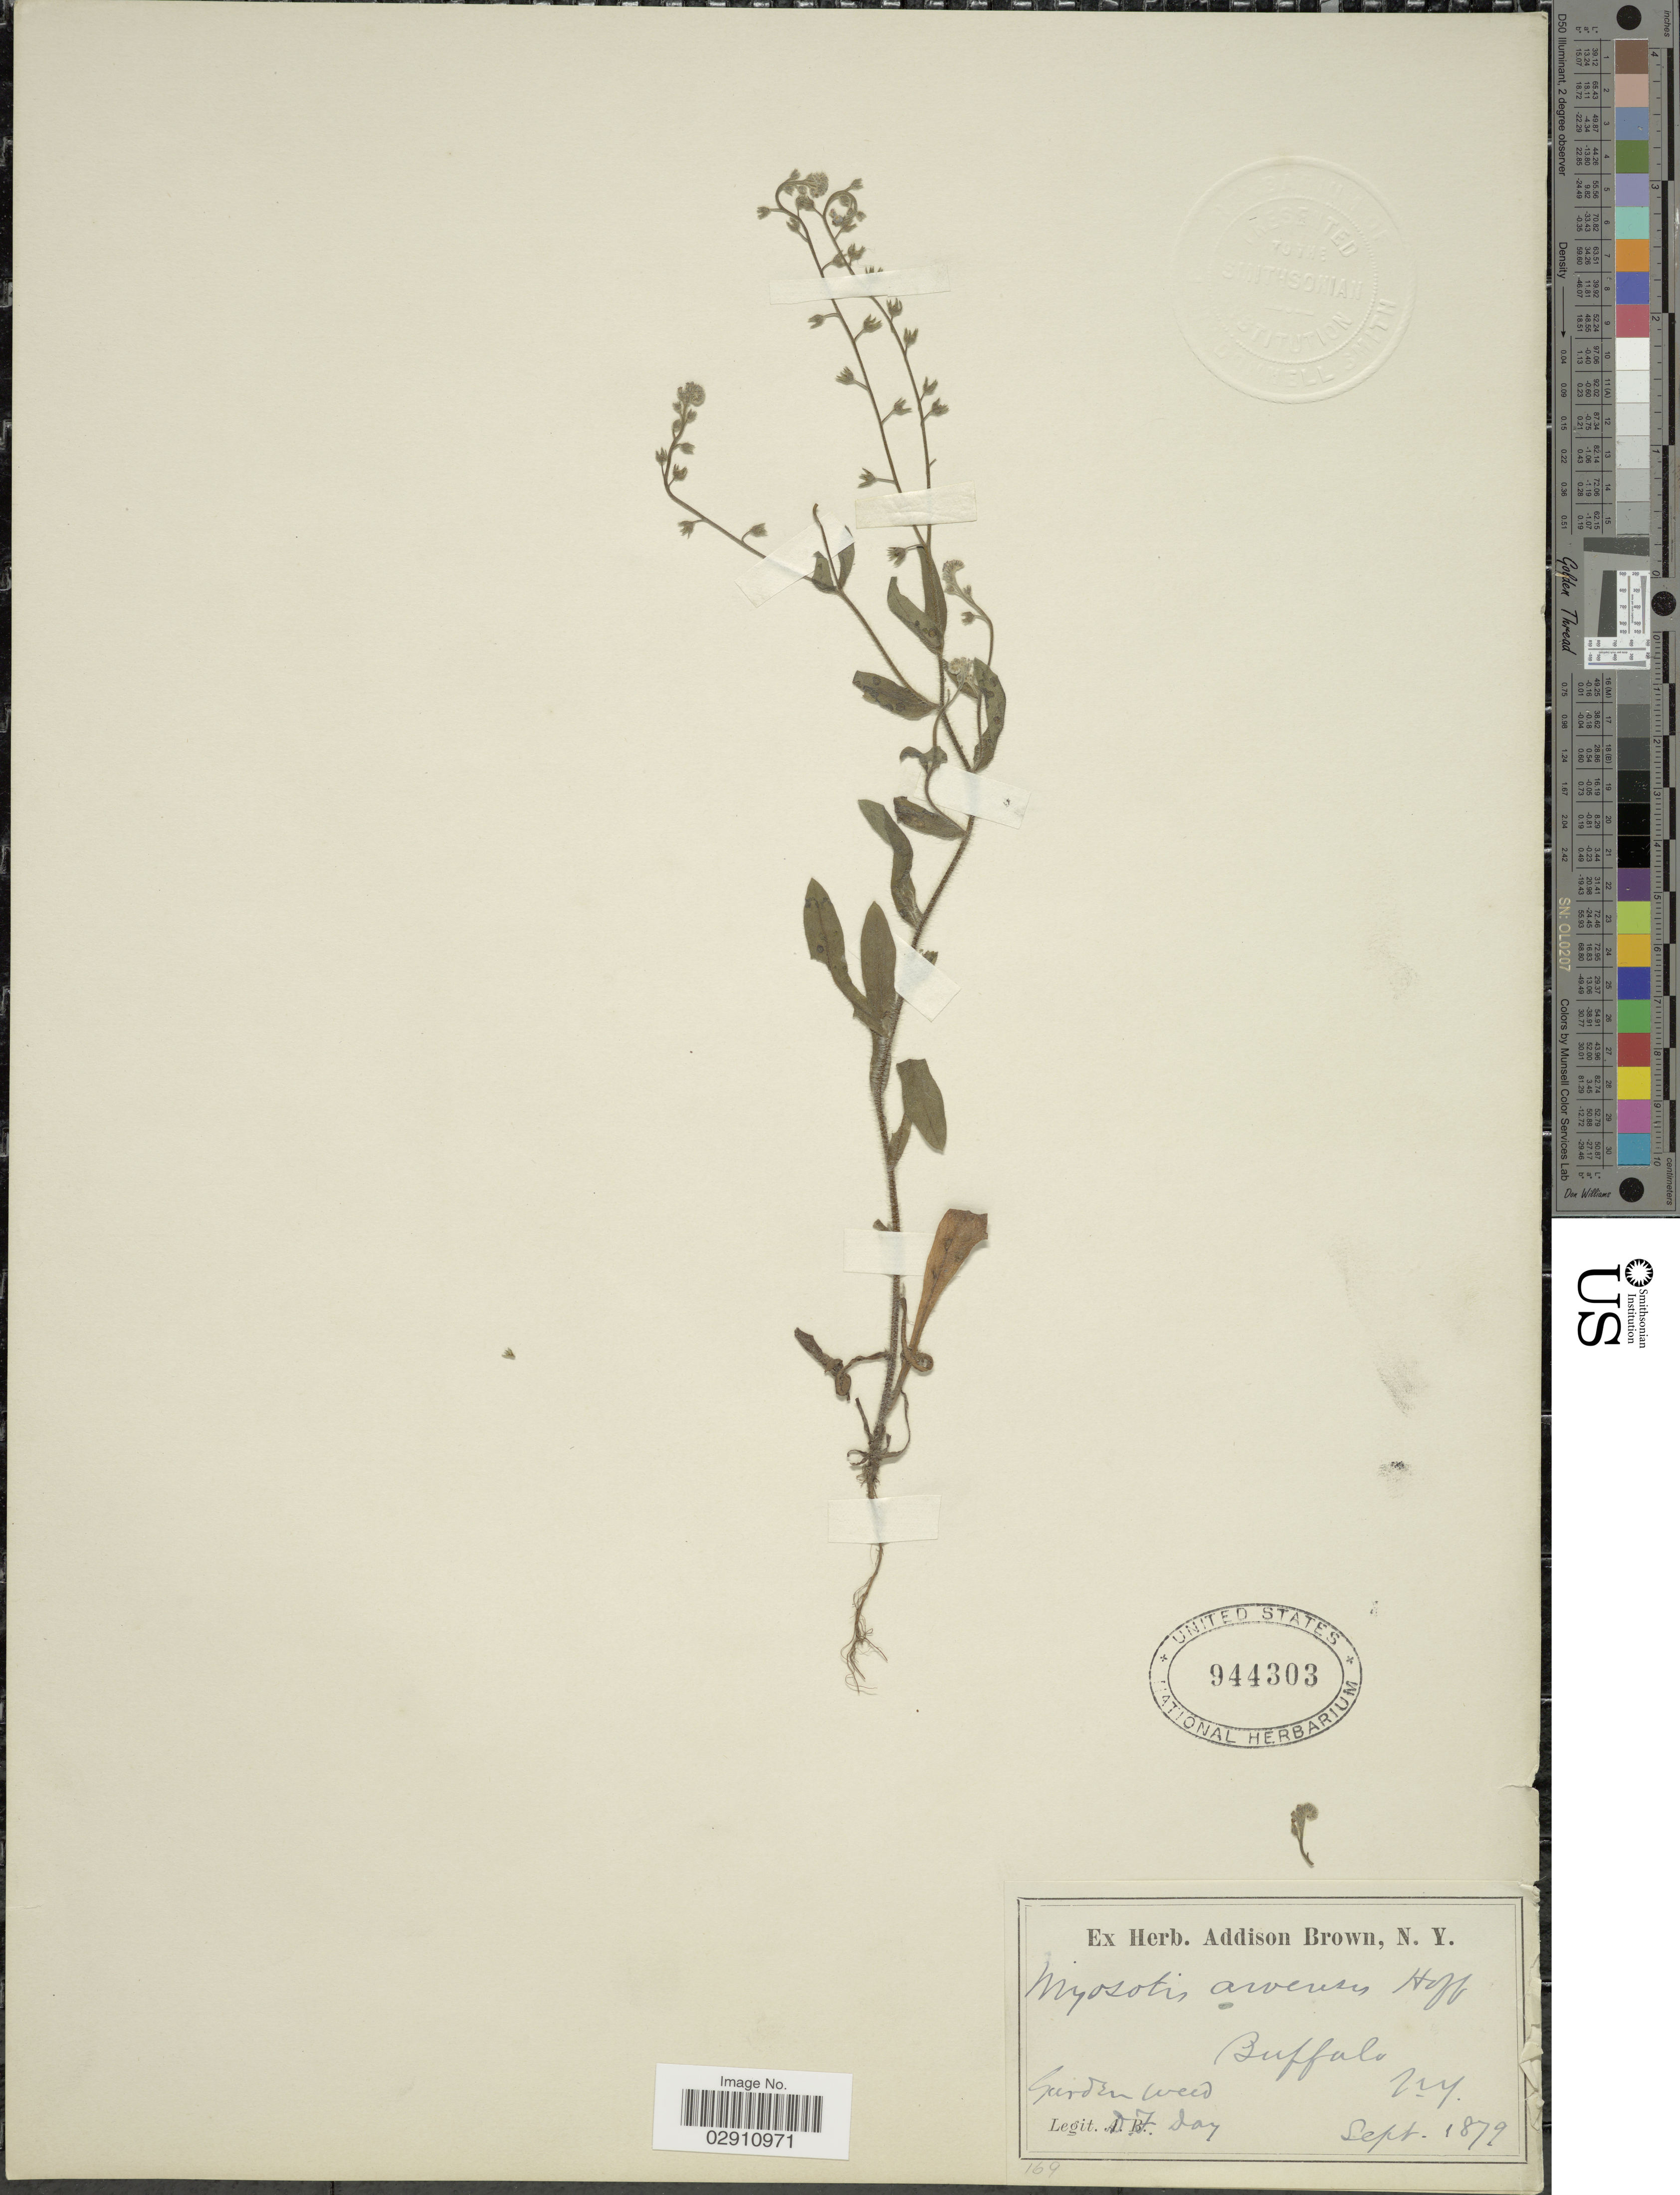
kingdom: Plantae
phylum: Tracheophyta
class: Magnoliopsida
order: Boraginales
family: Boraginaceae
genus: Myosotis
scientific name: Myosotis arvensis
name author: (L.) Hill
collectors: D. Day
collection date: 1879-09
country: United States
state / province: New York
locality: Buffalo NY. Garden weed.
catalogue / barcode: US 944303